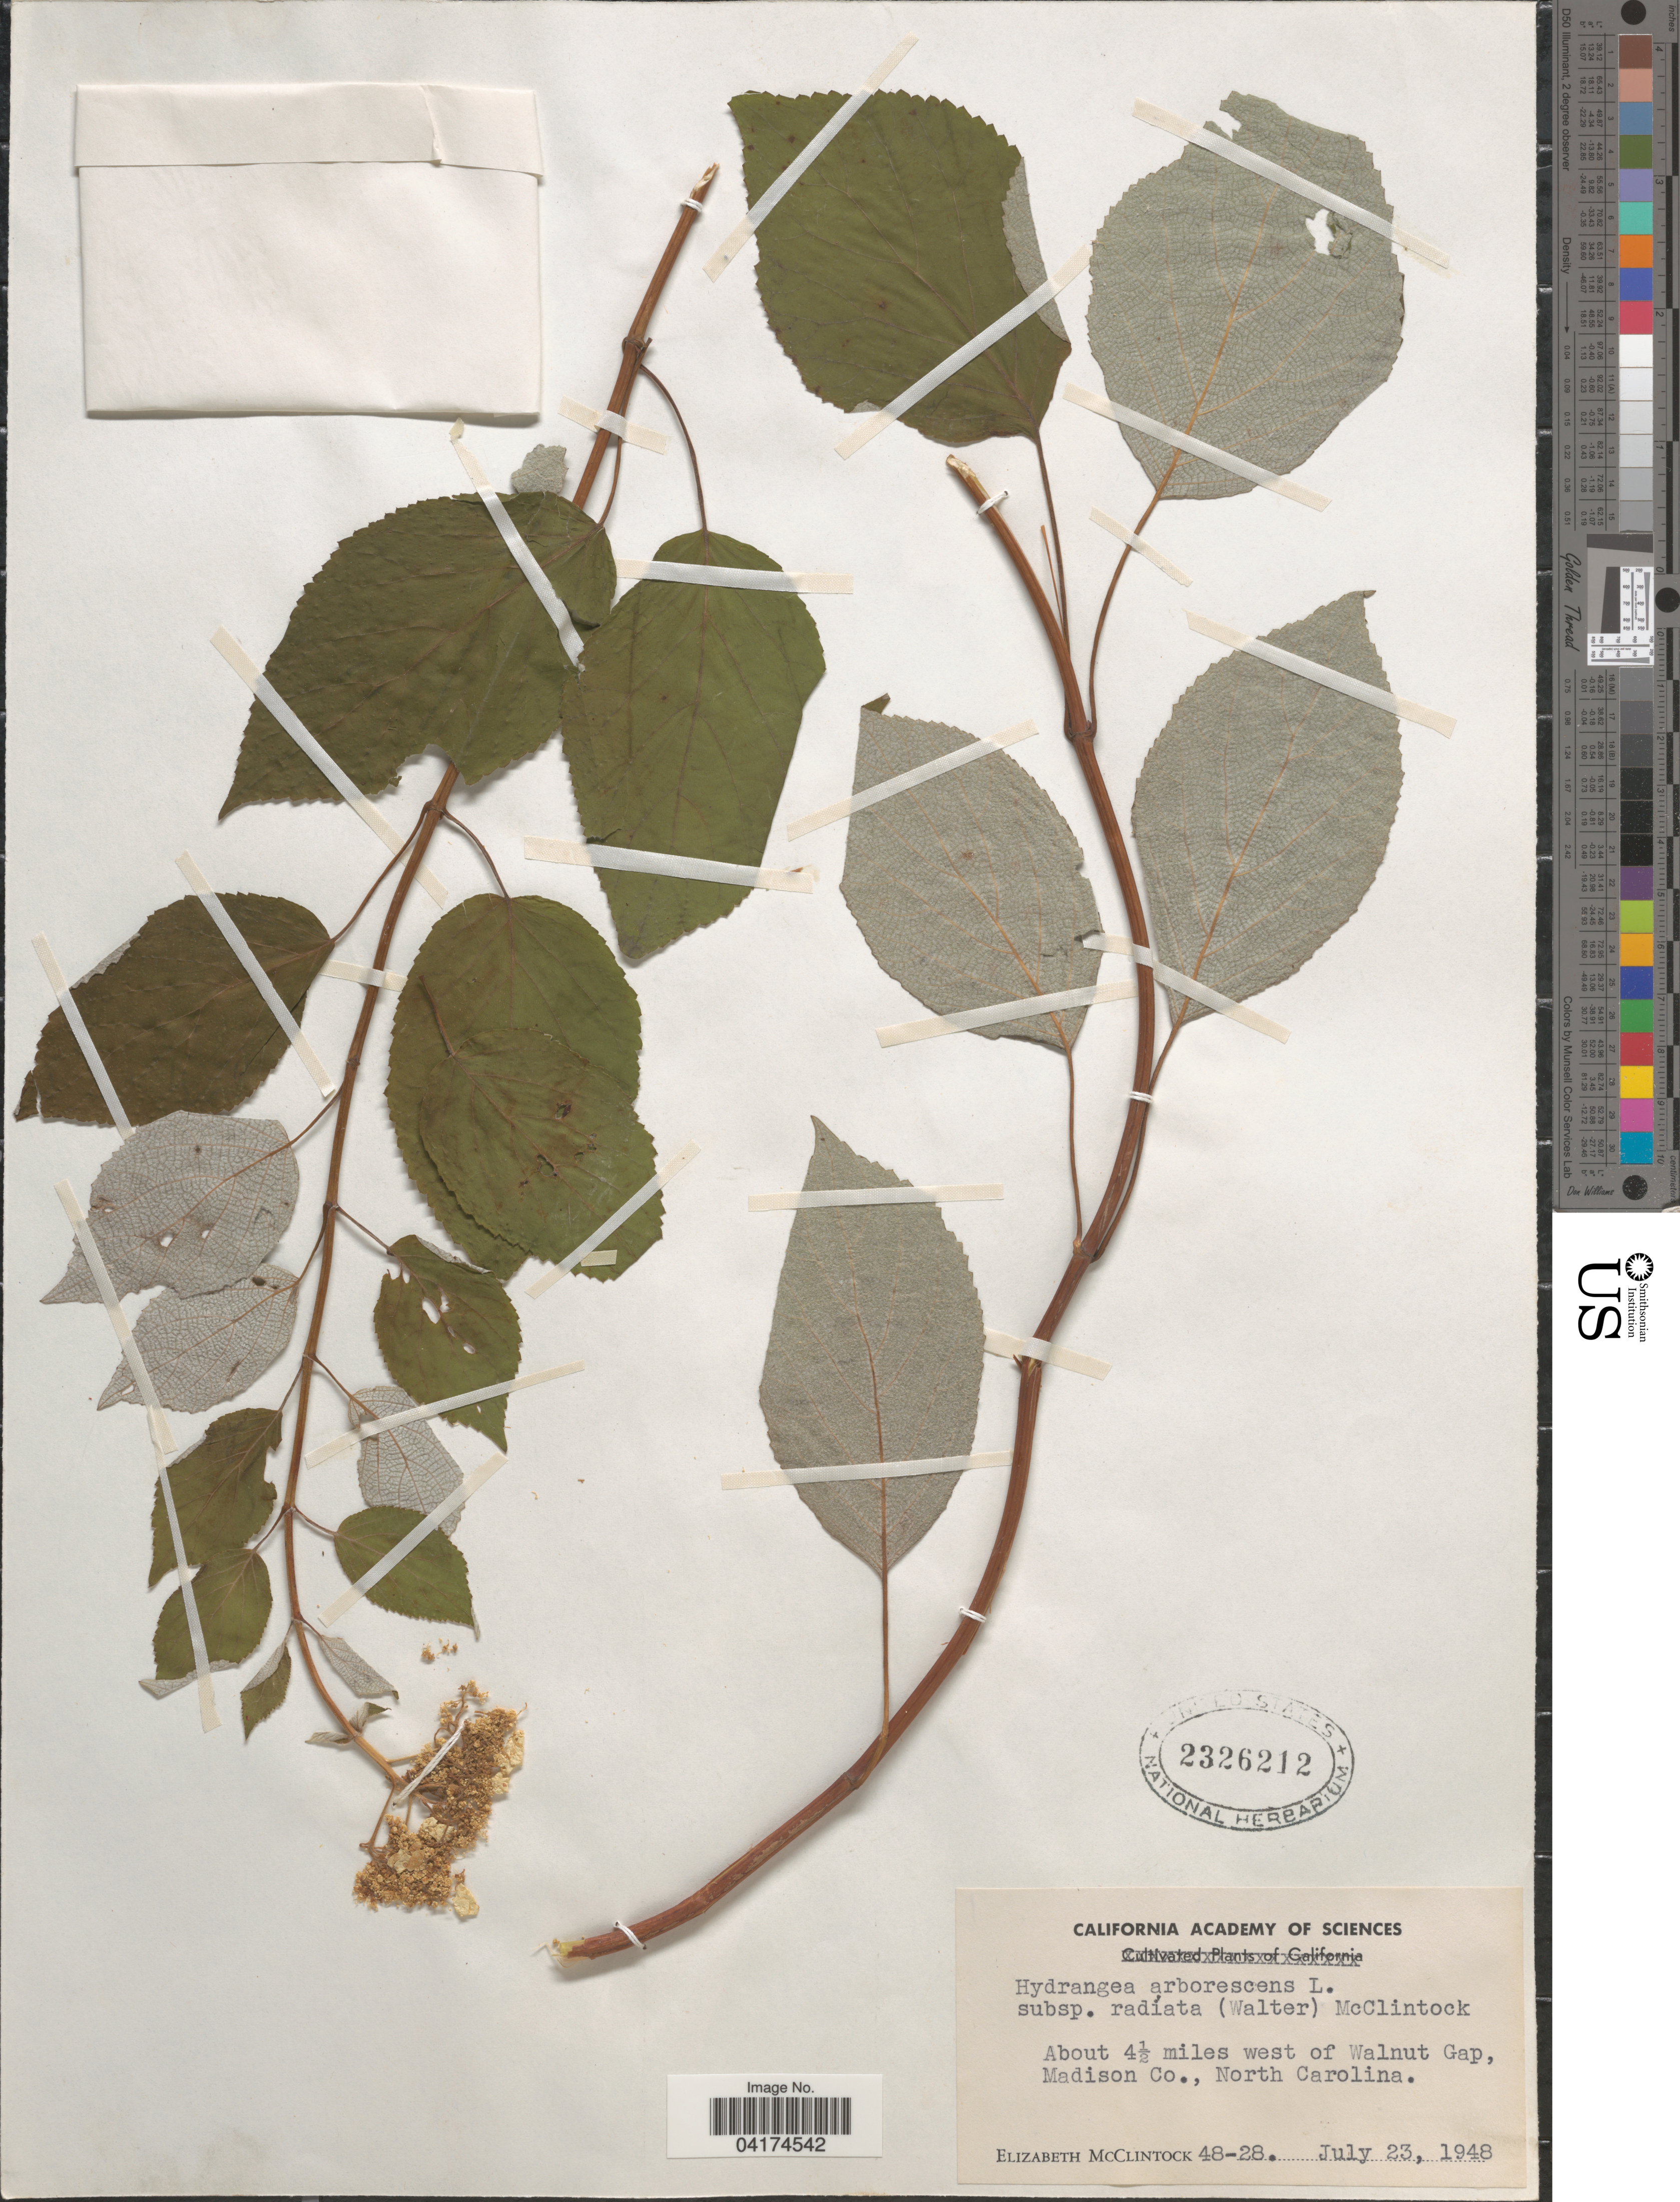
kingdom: Plantae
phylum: Tracheophyta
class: Magnoliopsida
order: Cornales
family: Hydrangeaceae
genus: Hydrangea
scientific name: Hydrangea arborescens subsp. radiata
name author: (Walter) E. M. McClint.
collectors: E. McClintock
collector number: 48-28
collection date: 1948-07-23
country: United States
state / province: North Carolina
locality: About 4½ miles west of Walnut Gap, Madison Co.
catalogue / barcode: US 2326212